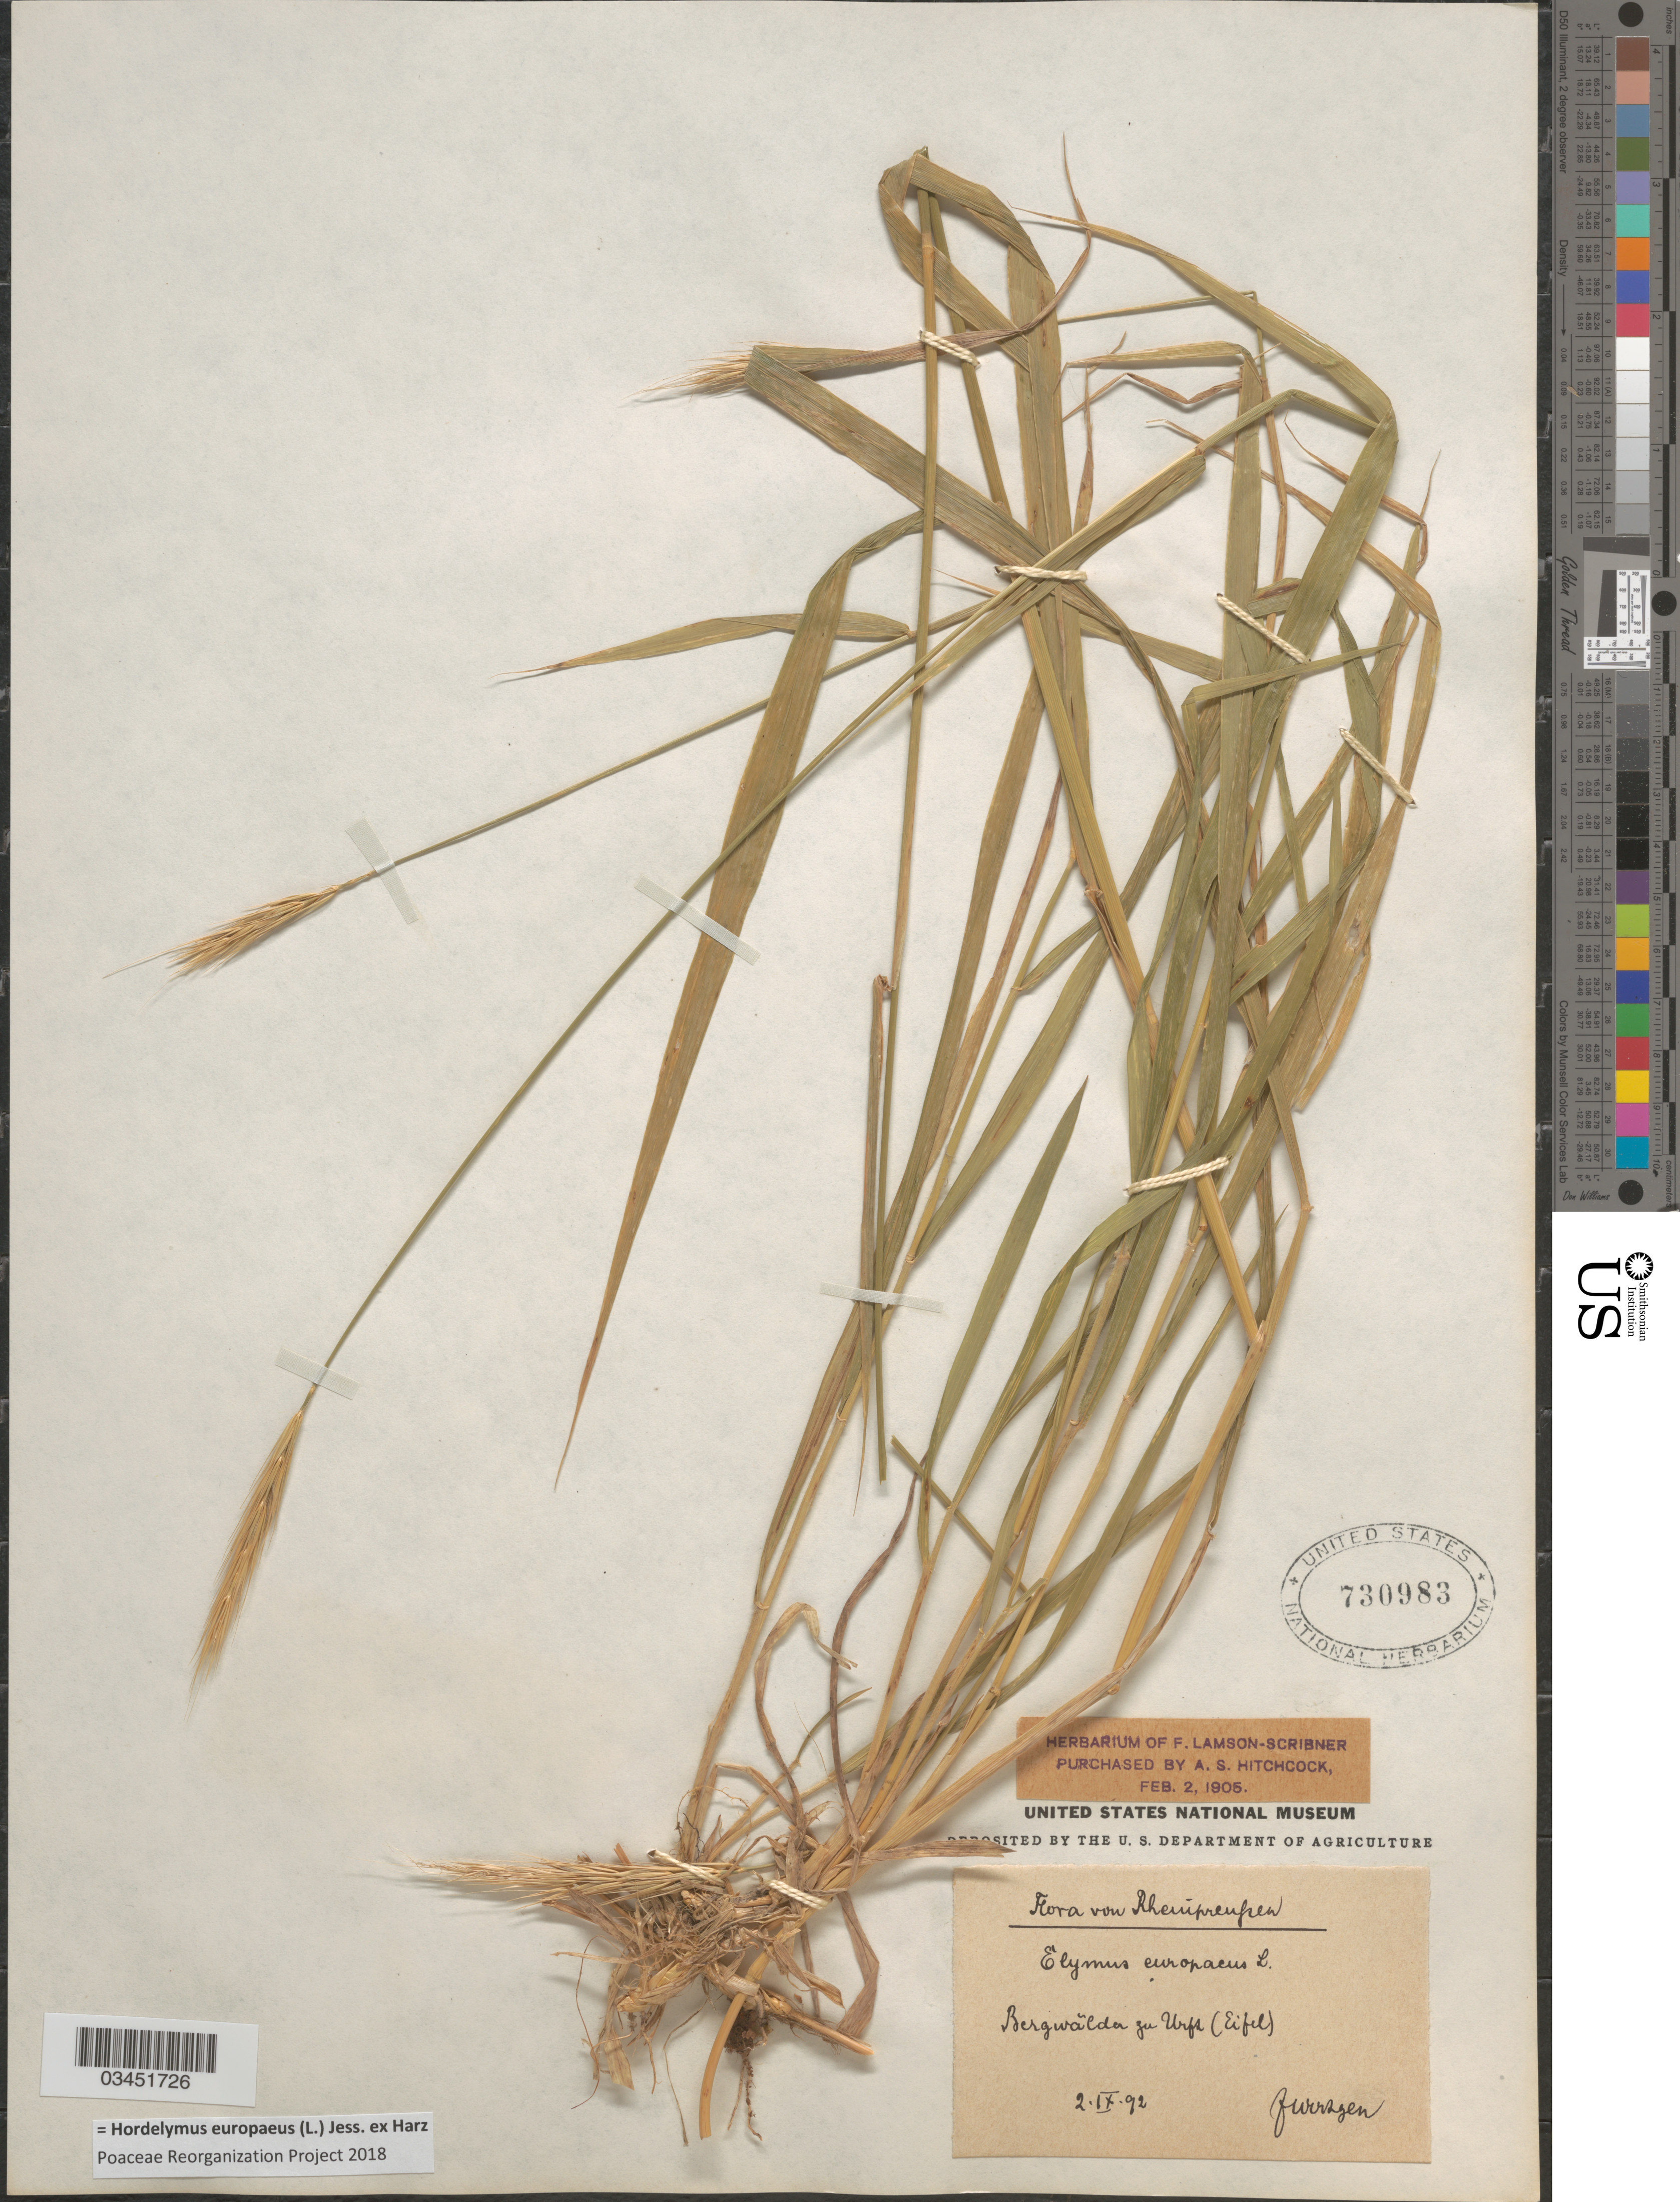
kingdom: Plantae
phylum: Tracheophyta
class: Liliopsida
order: Poales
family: Poaceae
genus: Hordelymus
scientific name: Hordelymus europaeus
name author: (L.) Jess. ex Harz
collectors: F. Wirtgen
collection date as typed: Transcribed d/m/y: 2/9/92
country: Germany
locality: Rheinpreussen. Bergwãlden zu Urfs (Eifel).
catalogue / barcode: US 730983